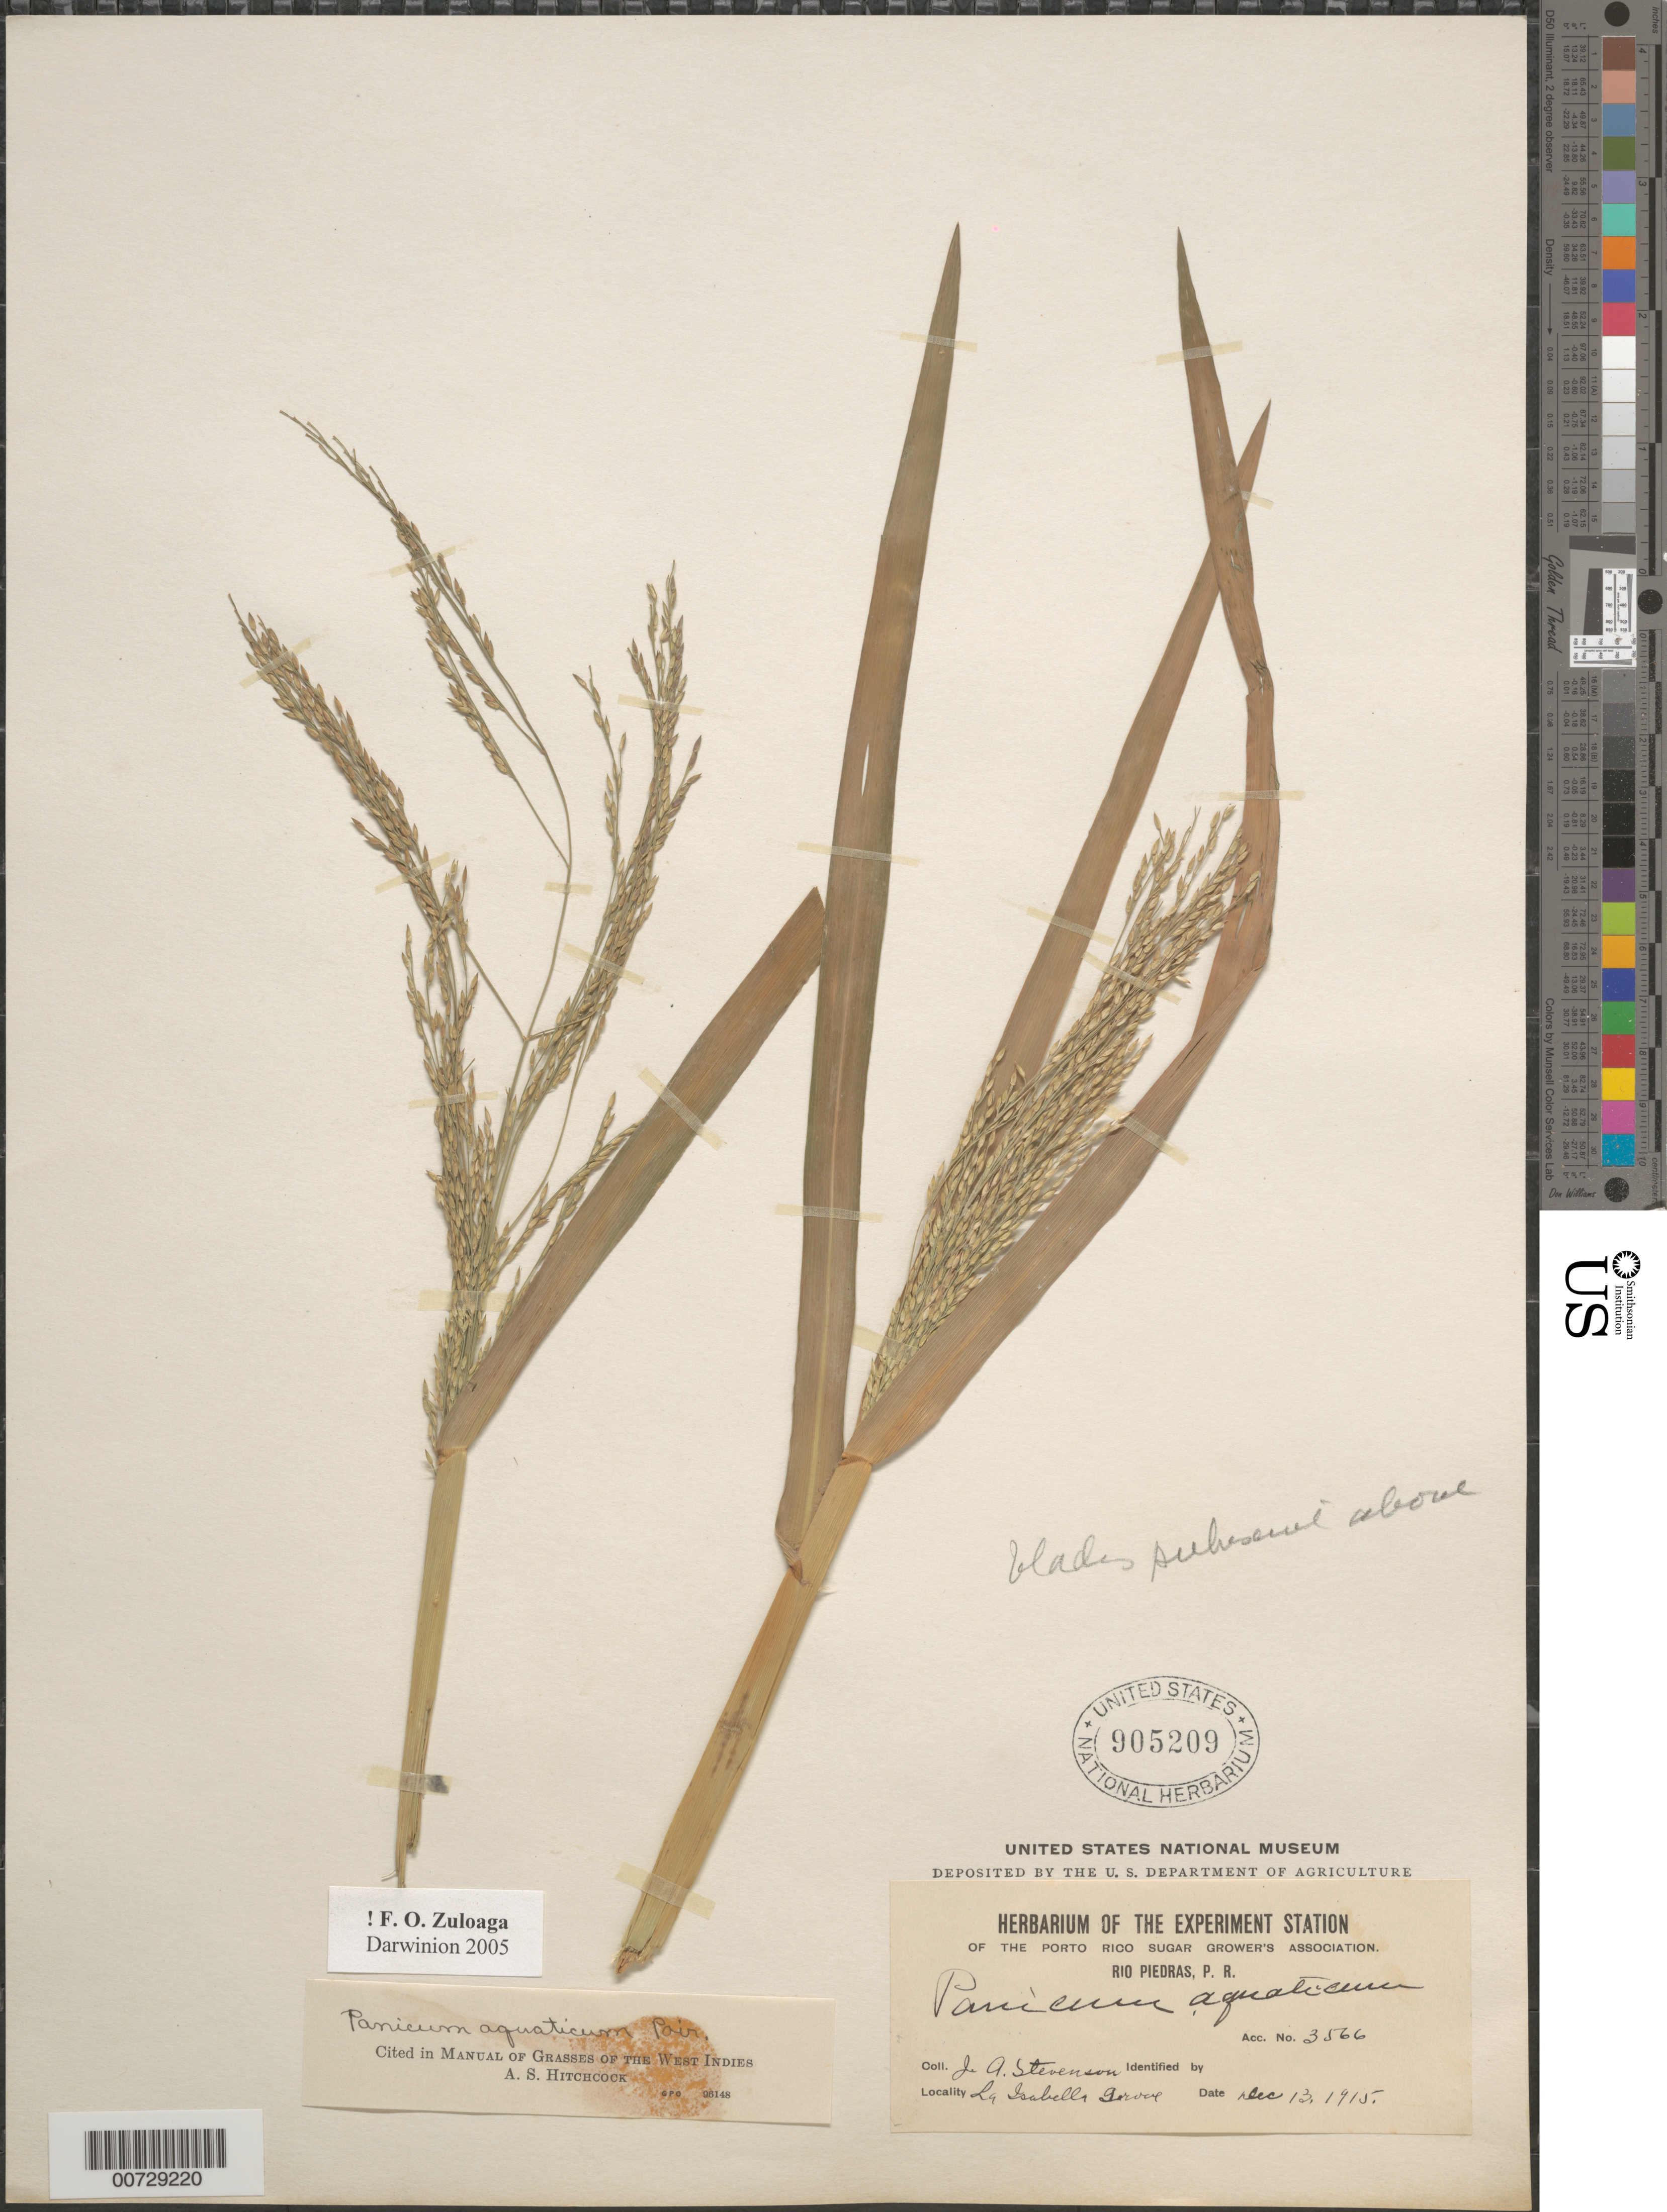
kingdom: Plantae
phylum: Tracheophyta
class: Liliopsida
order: Poales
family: Poaceae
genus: Panicum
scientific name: Panicum aquaticum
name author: Poir.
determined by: Hitchcock, Albert S.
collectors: J. Stevenson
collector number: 3566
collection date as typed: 13 Dec 1915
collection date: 1915-12-13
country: Puerto Rico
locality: La Isabella Grove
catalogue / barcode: US 905209